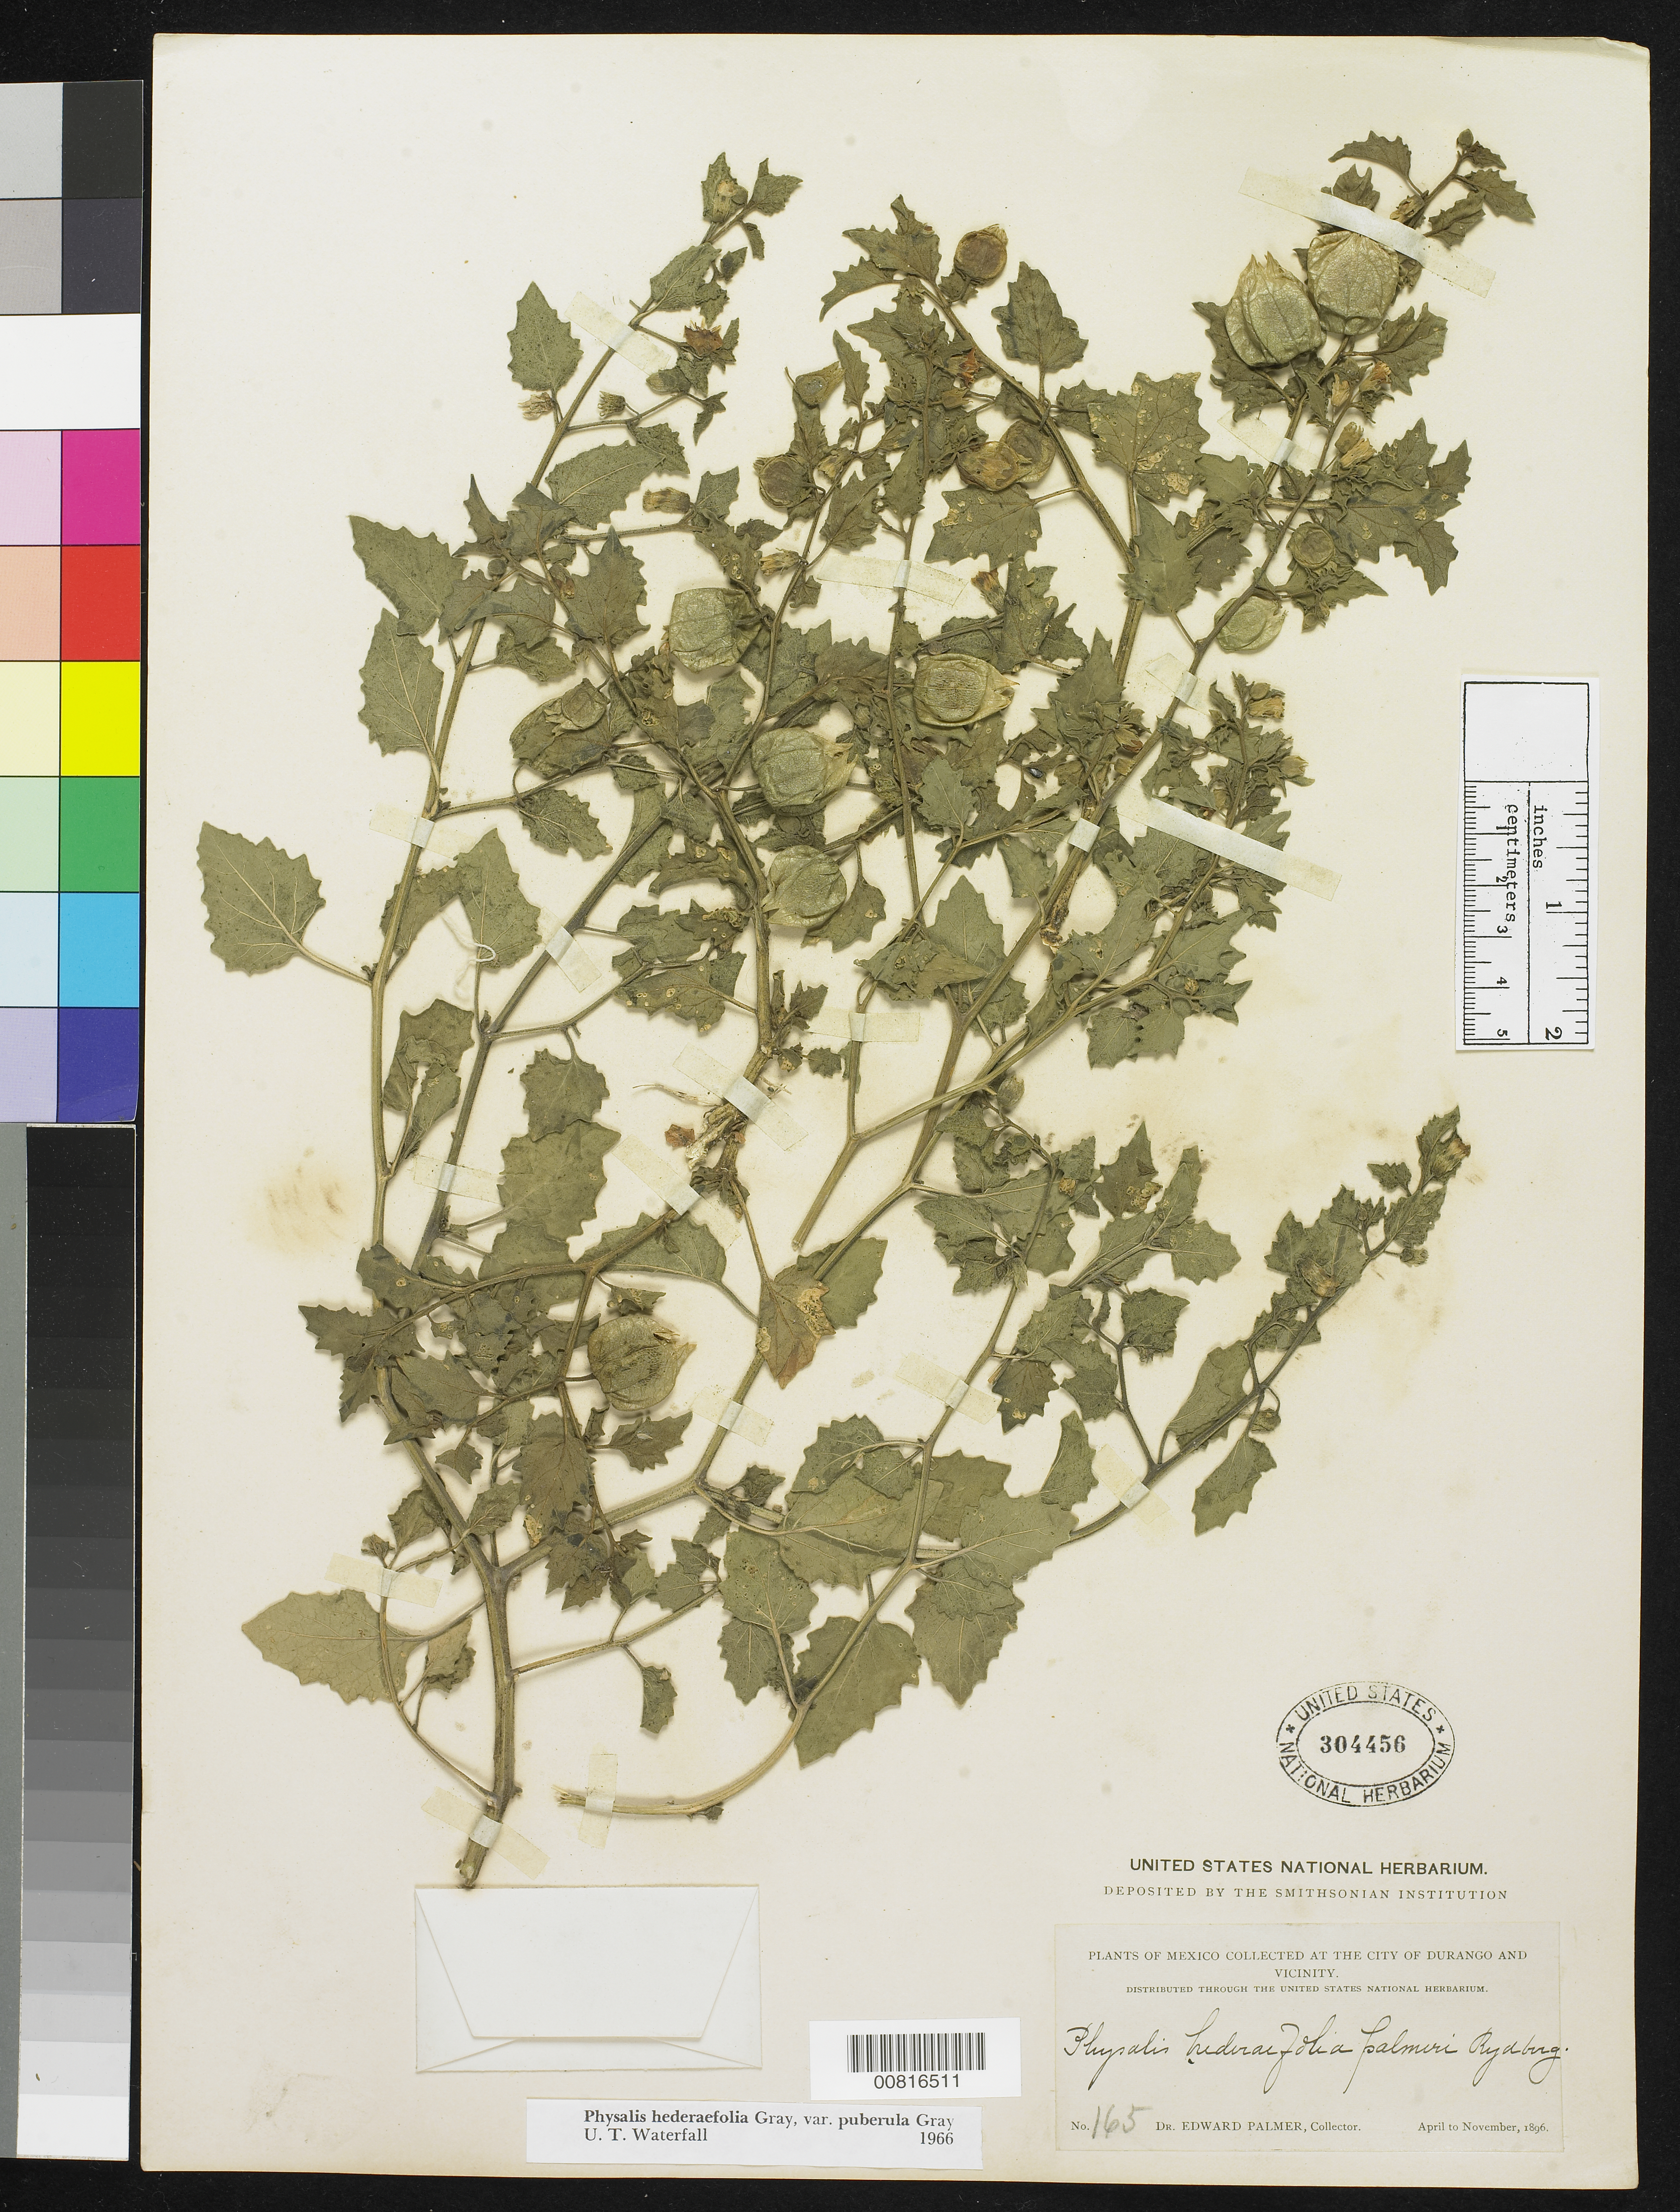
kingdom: Plantae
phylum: Tracheophyta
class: Magnoliopsida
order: Solanales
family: Solanaceae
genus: Physalis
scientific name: Physalis hederifolia var. puberula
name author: A. Gray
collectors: E. Palmer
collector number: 165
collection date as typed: Apr 1896 to -- Nov 1896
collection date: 1896-04/1896-11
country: Mexico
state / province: Durango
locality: City of Durango and vicinity.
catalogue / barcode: US 304456